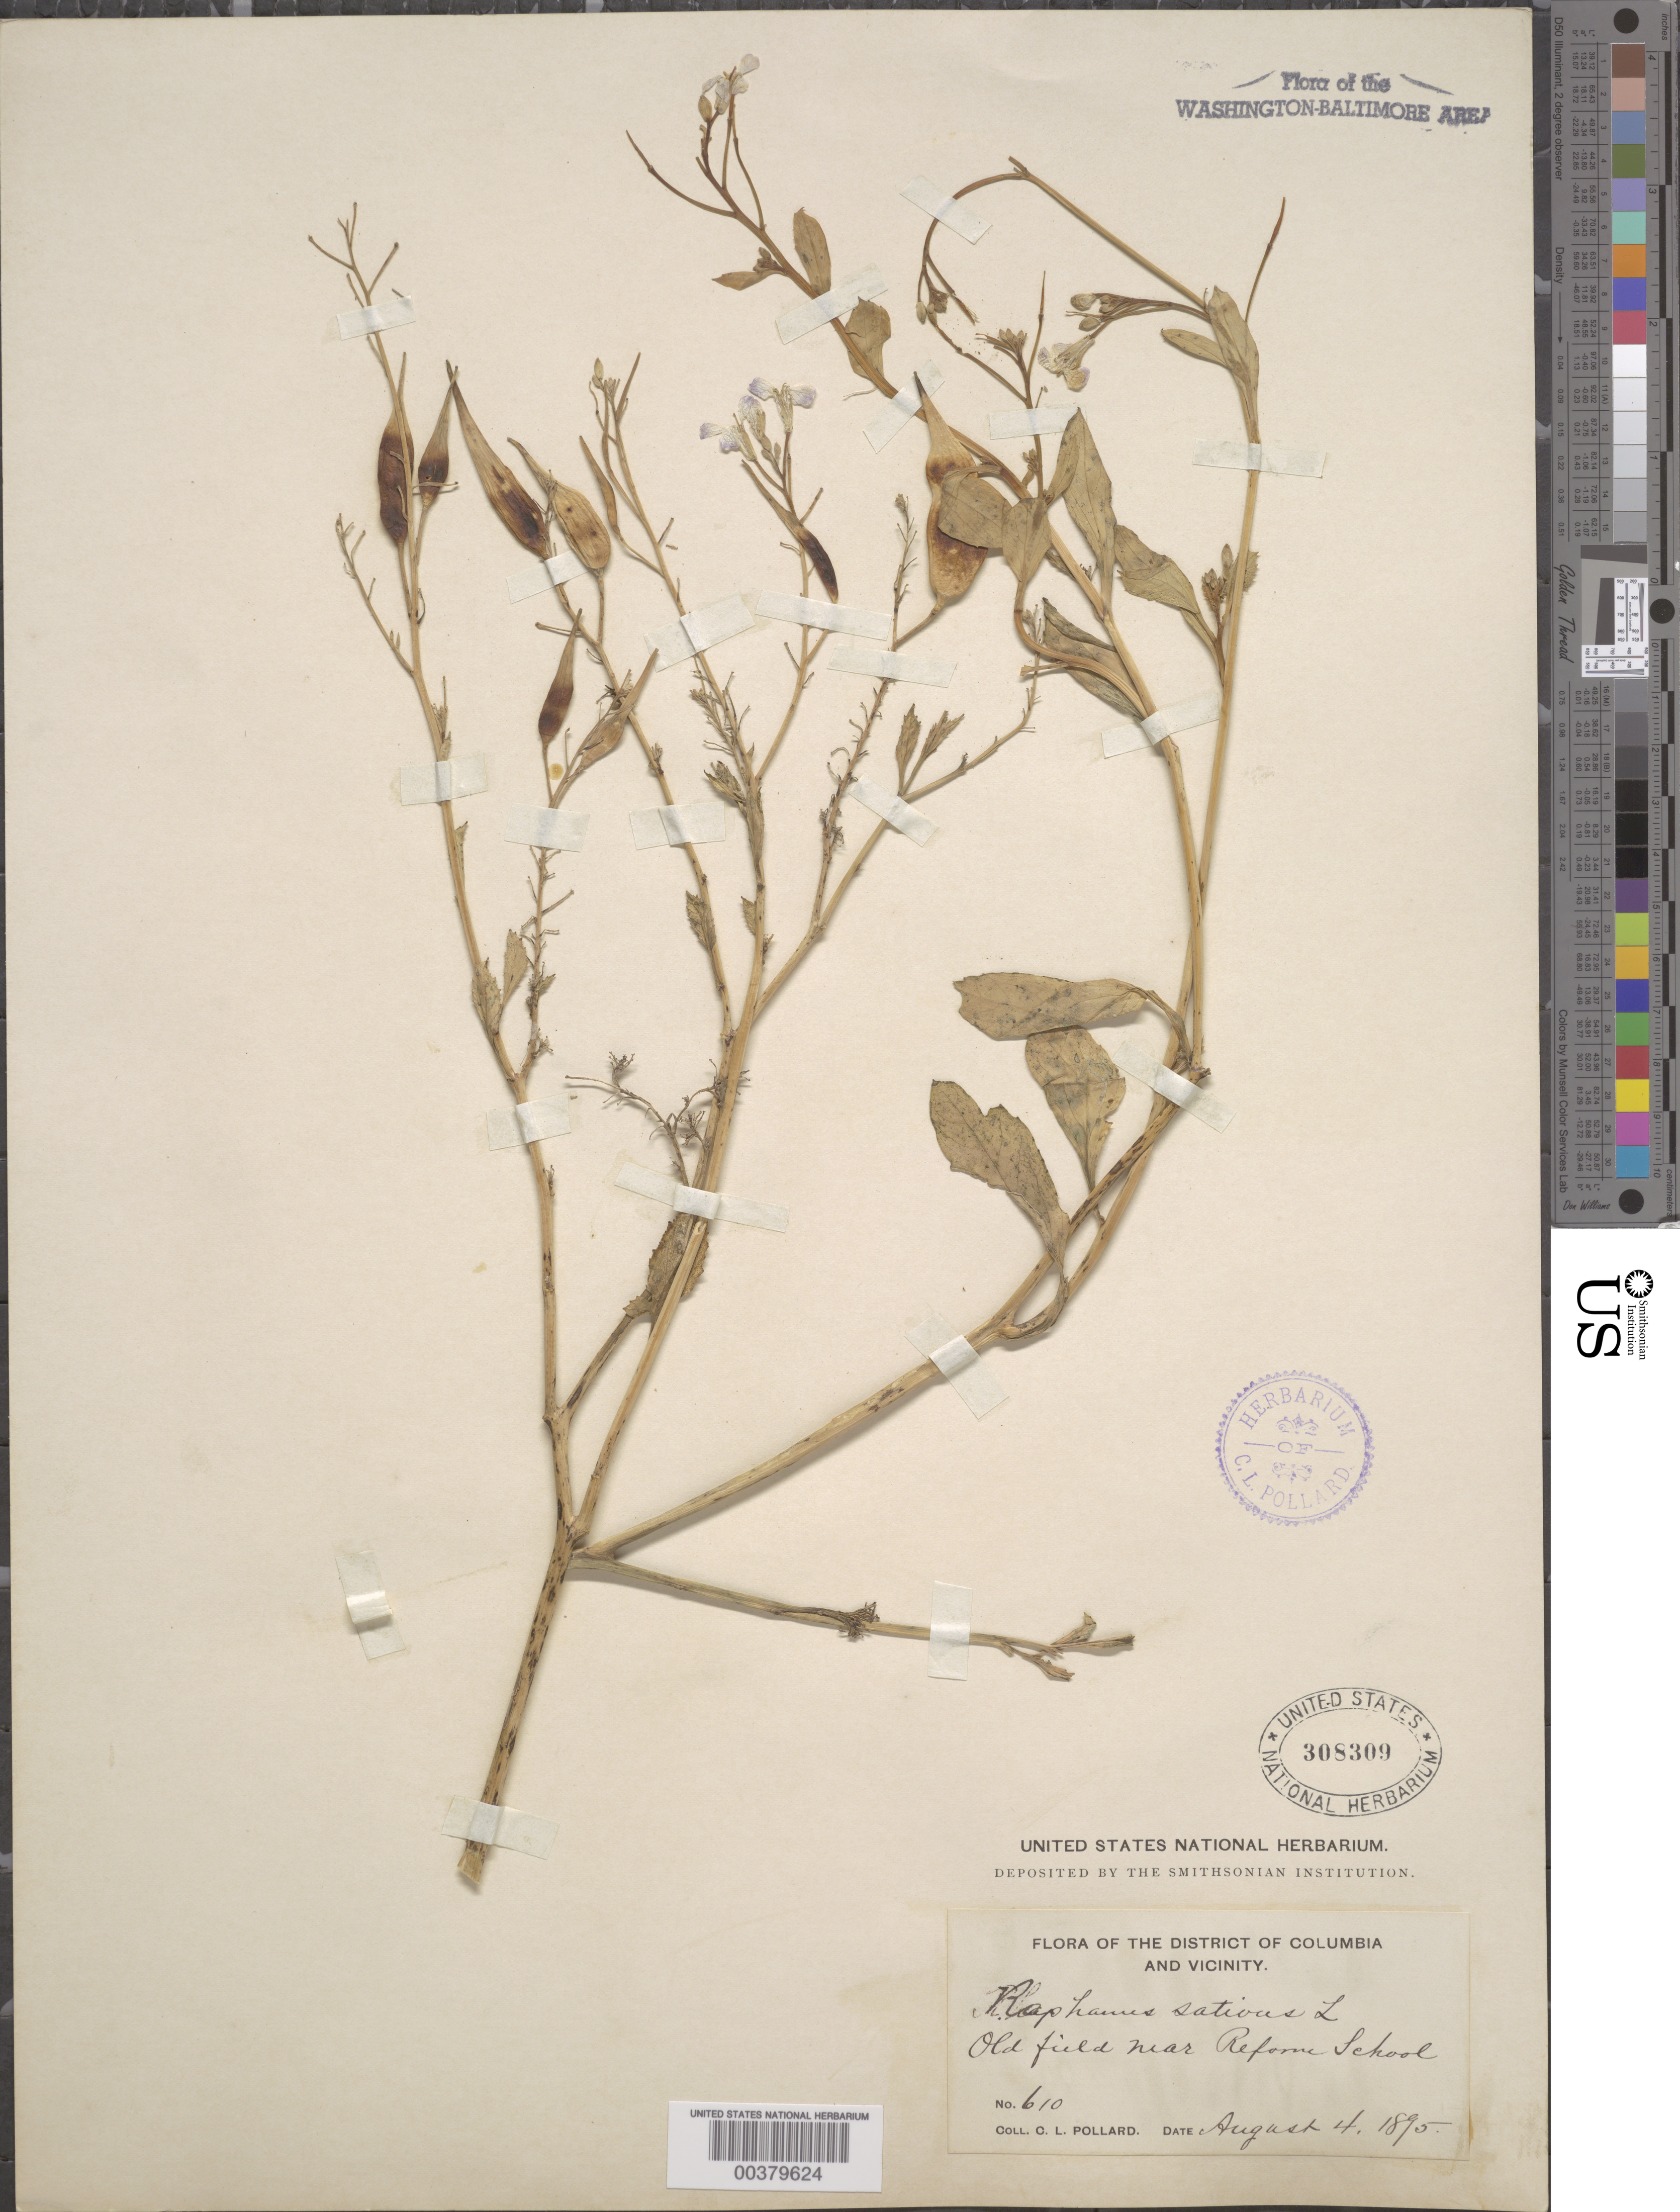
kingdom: Plantae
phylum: Tracheophyta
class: Magnoliopsida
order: Brassicales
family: Brassicaceae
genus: Raphanus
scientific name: Raphanus sativus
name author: L.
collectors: C. L. Pollard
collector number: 610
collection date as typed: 04 Aug 1895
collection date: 1895-08-04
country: United States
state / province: District of Columbia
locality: Reform School vicinity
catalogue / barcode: US 308309